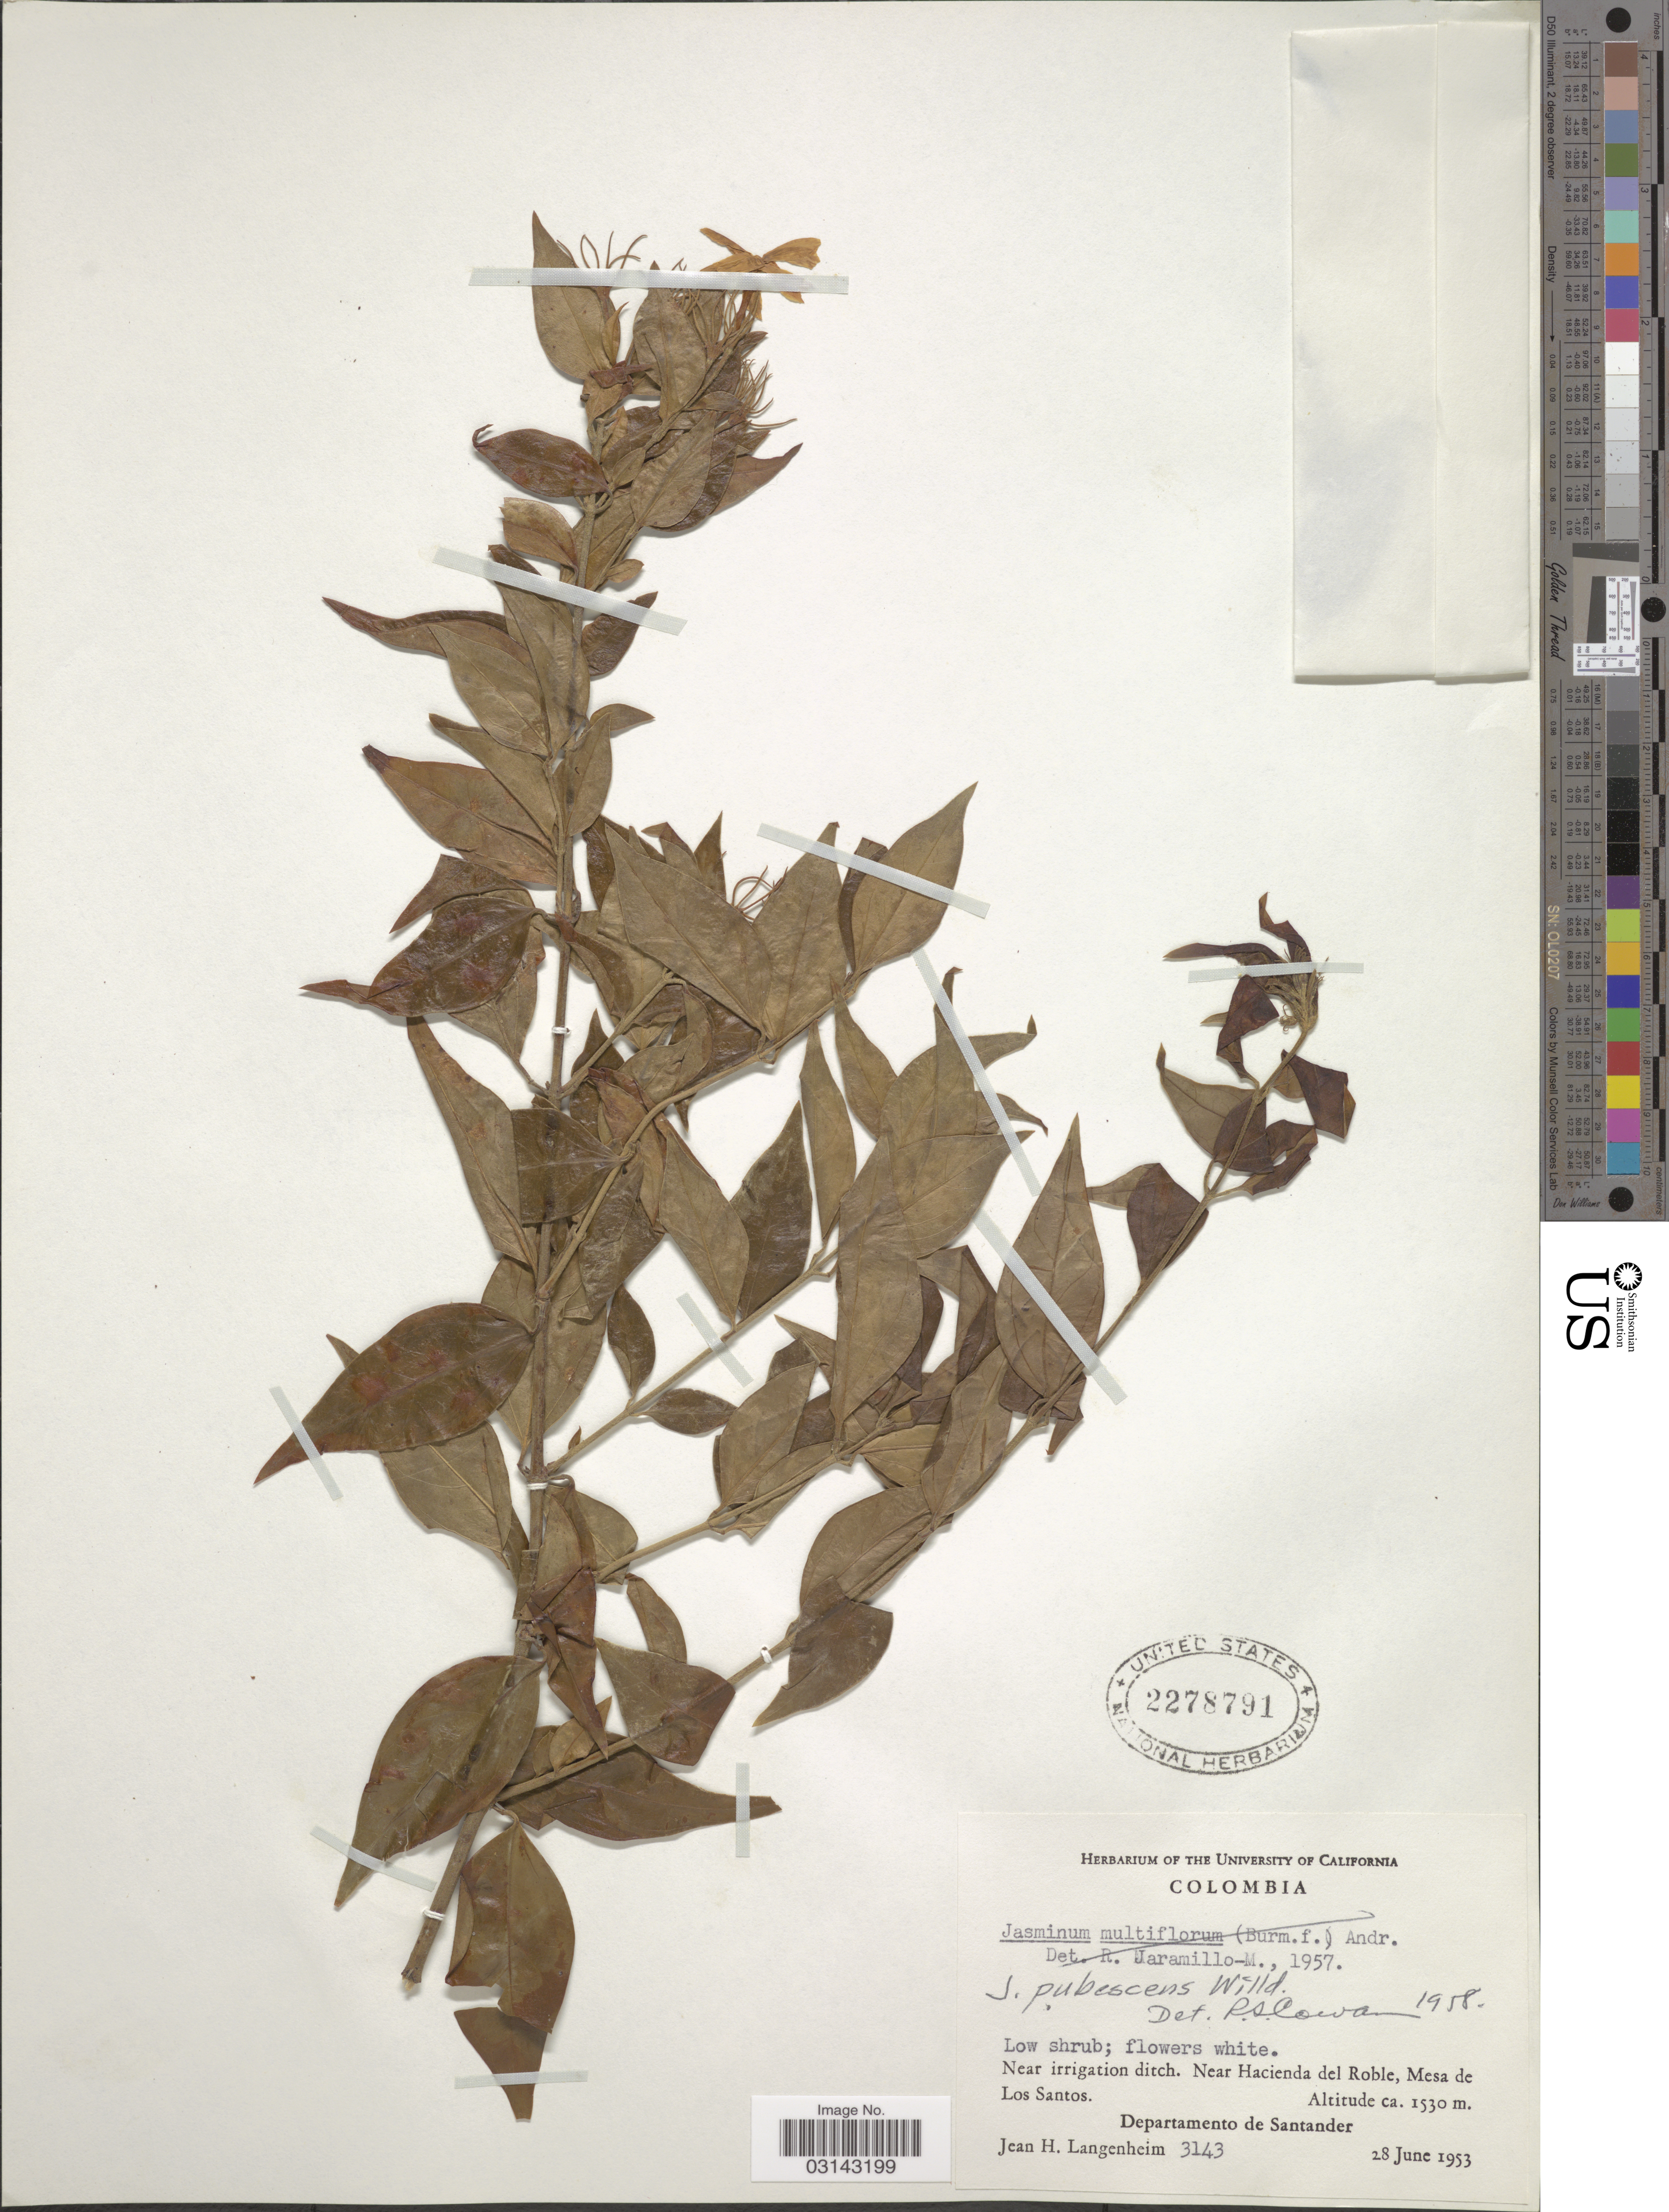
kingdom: Plantae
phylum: Tracheophyta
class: Magnoliopsida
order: Lamiales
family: Oleaceae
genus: Jasminum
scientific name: Jasminum laurifolium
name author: Roxb.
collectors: J. H. Langenheim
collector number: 3143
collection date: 1953-06-28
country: Colombia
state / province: Santander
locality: Near Hacienda del Roble, Mesa de Los Santos. Departamento de Santander.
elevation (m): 1530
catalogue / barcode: US 2278791